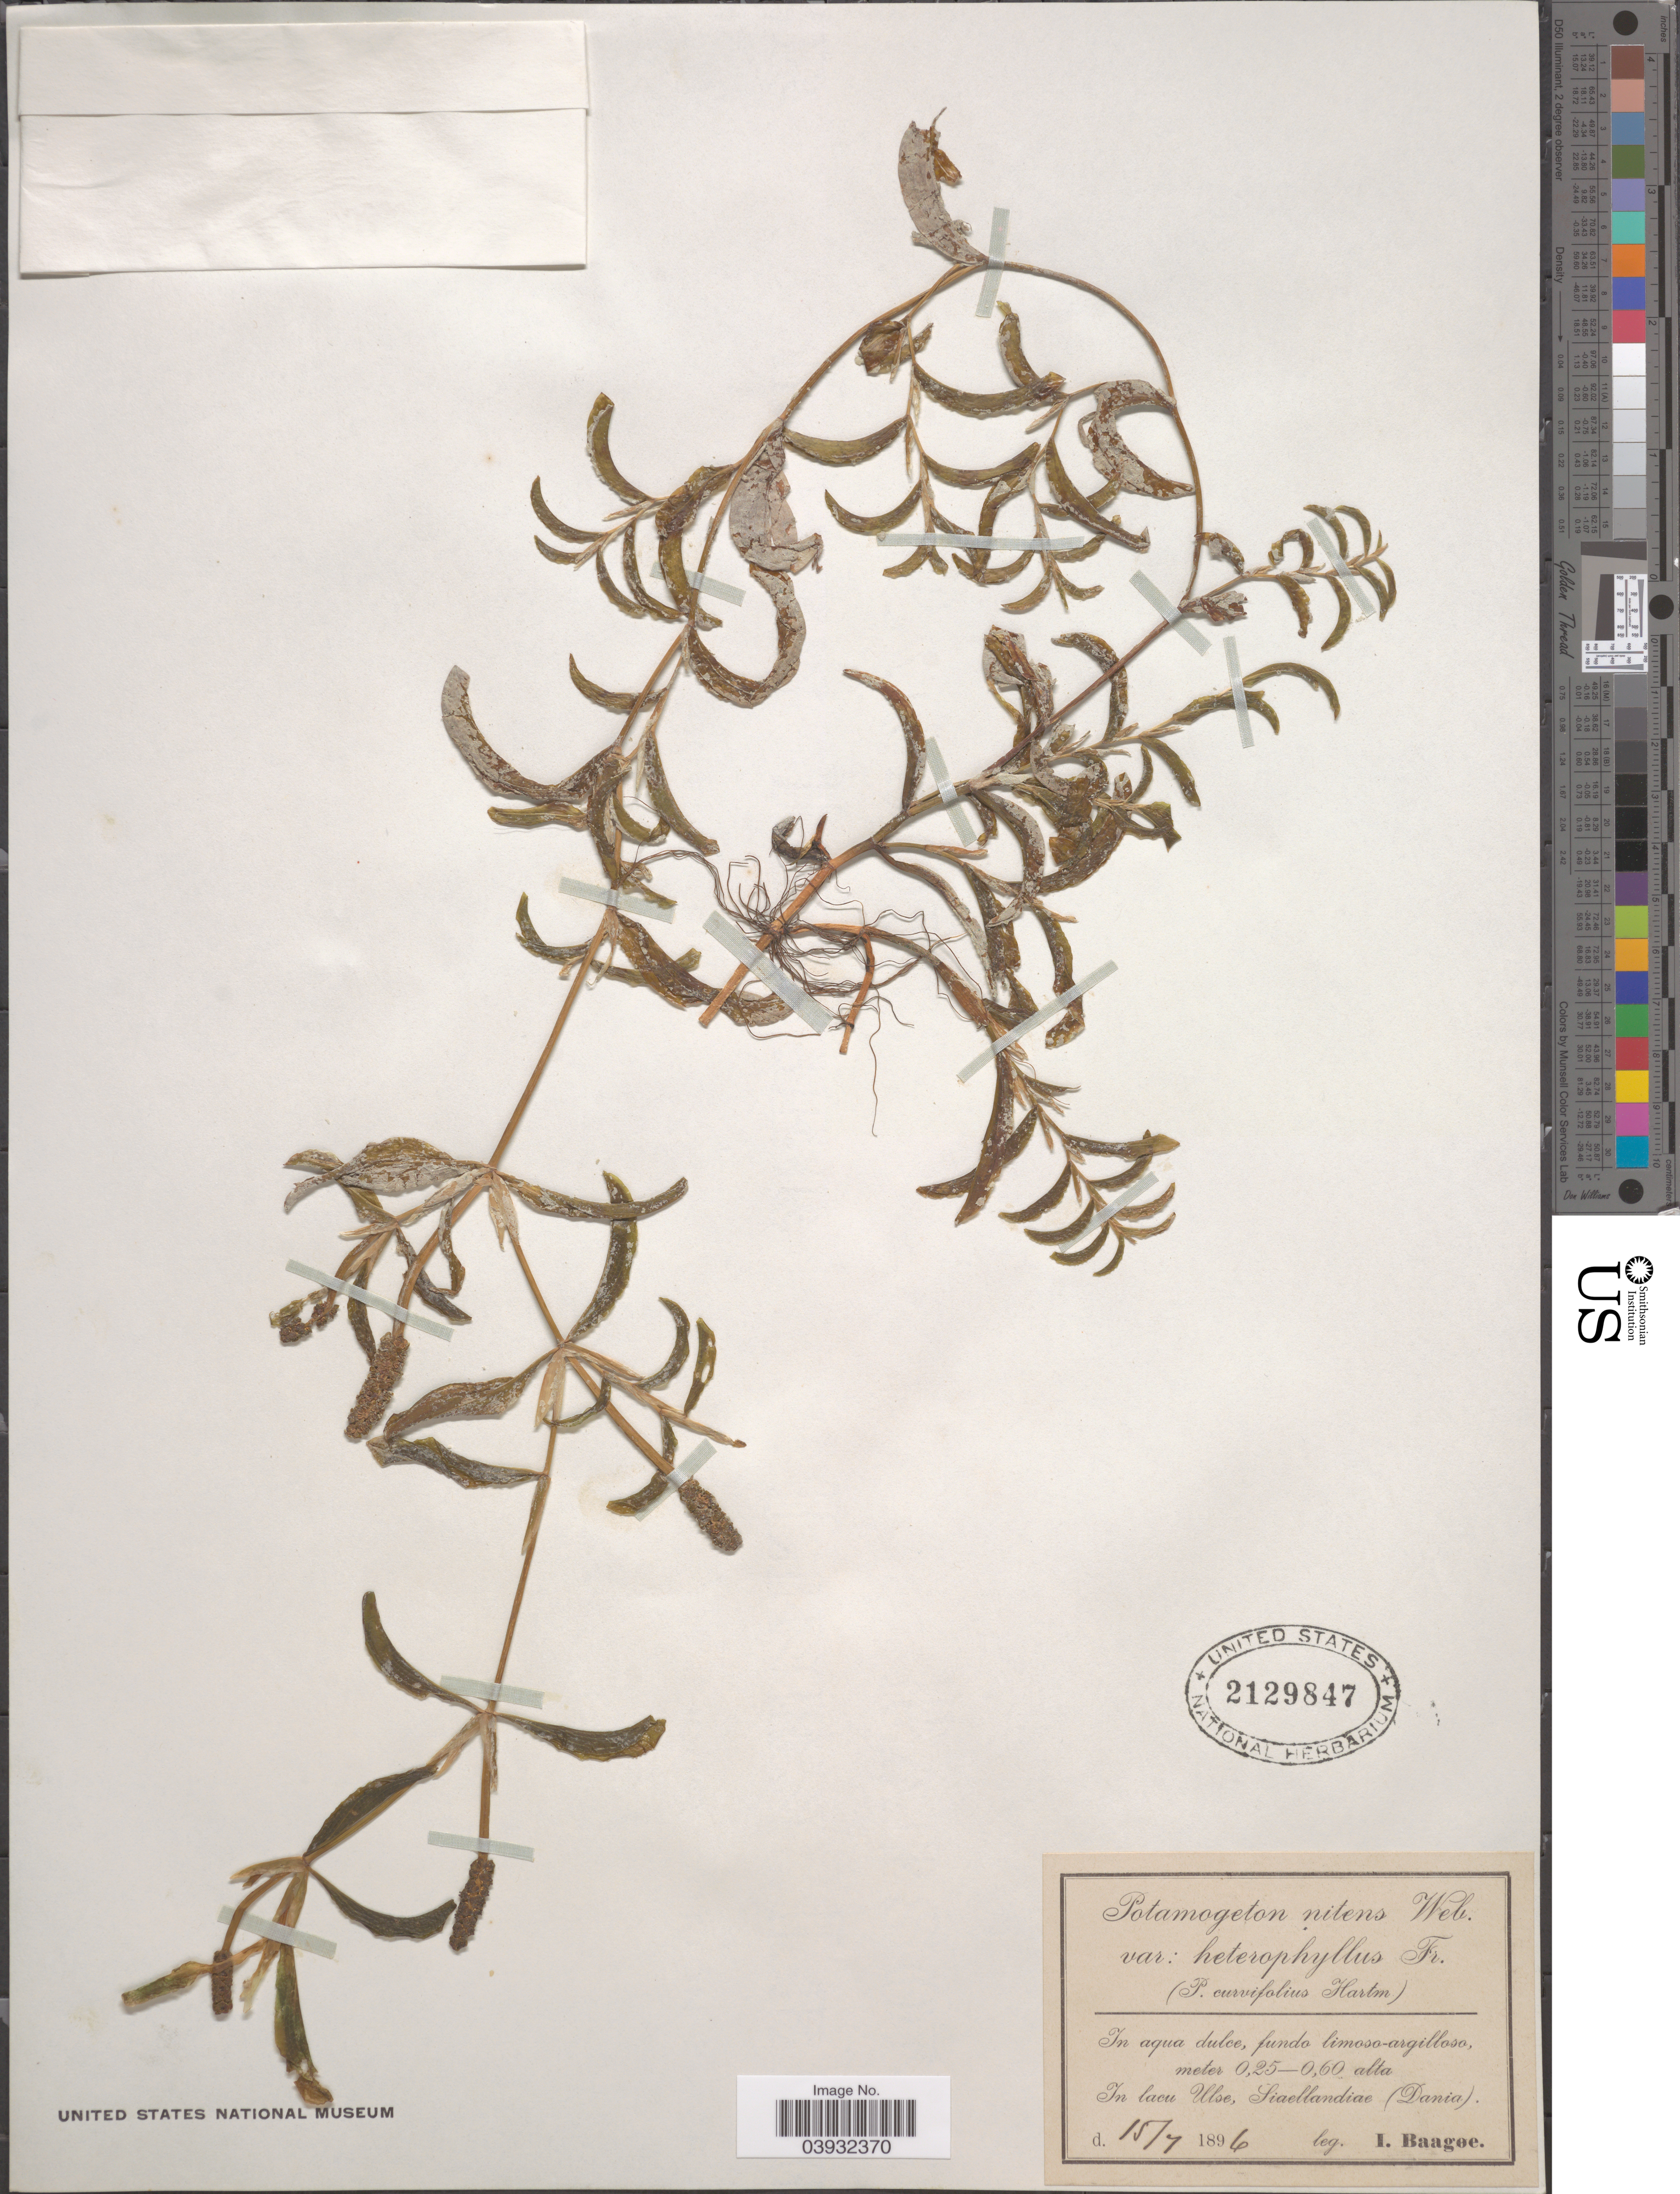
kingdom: Plantae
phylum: Tracheophyta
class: Liliopsida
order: Alismatales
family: Potamogetonaceae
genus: Potamogeton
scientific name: Potamogeton nitens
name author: Willd. ex Cham. & Schltdl.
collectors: I. Baagøe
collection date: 1896-07-15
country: Denmark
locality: In lacu Ulse, Siaellandiae (Dania).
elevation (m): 0.25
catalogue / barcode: US 2129847